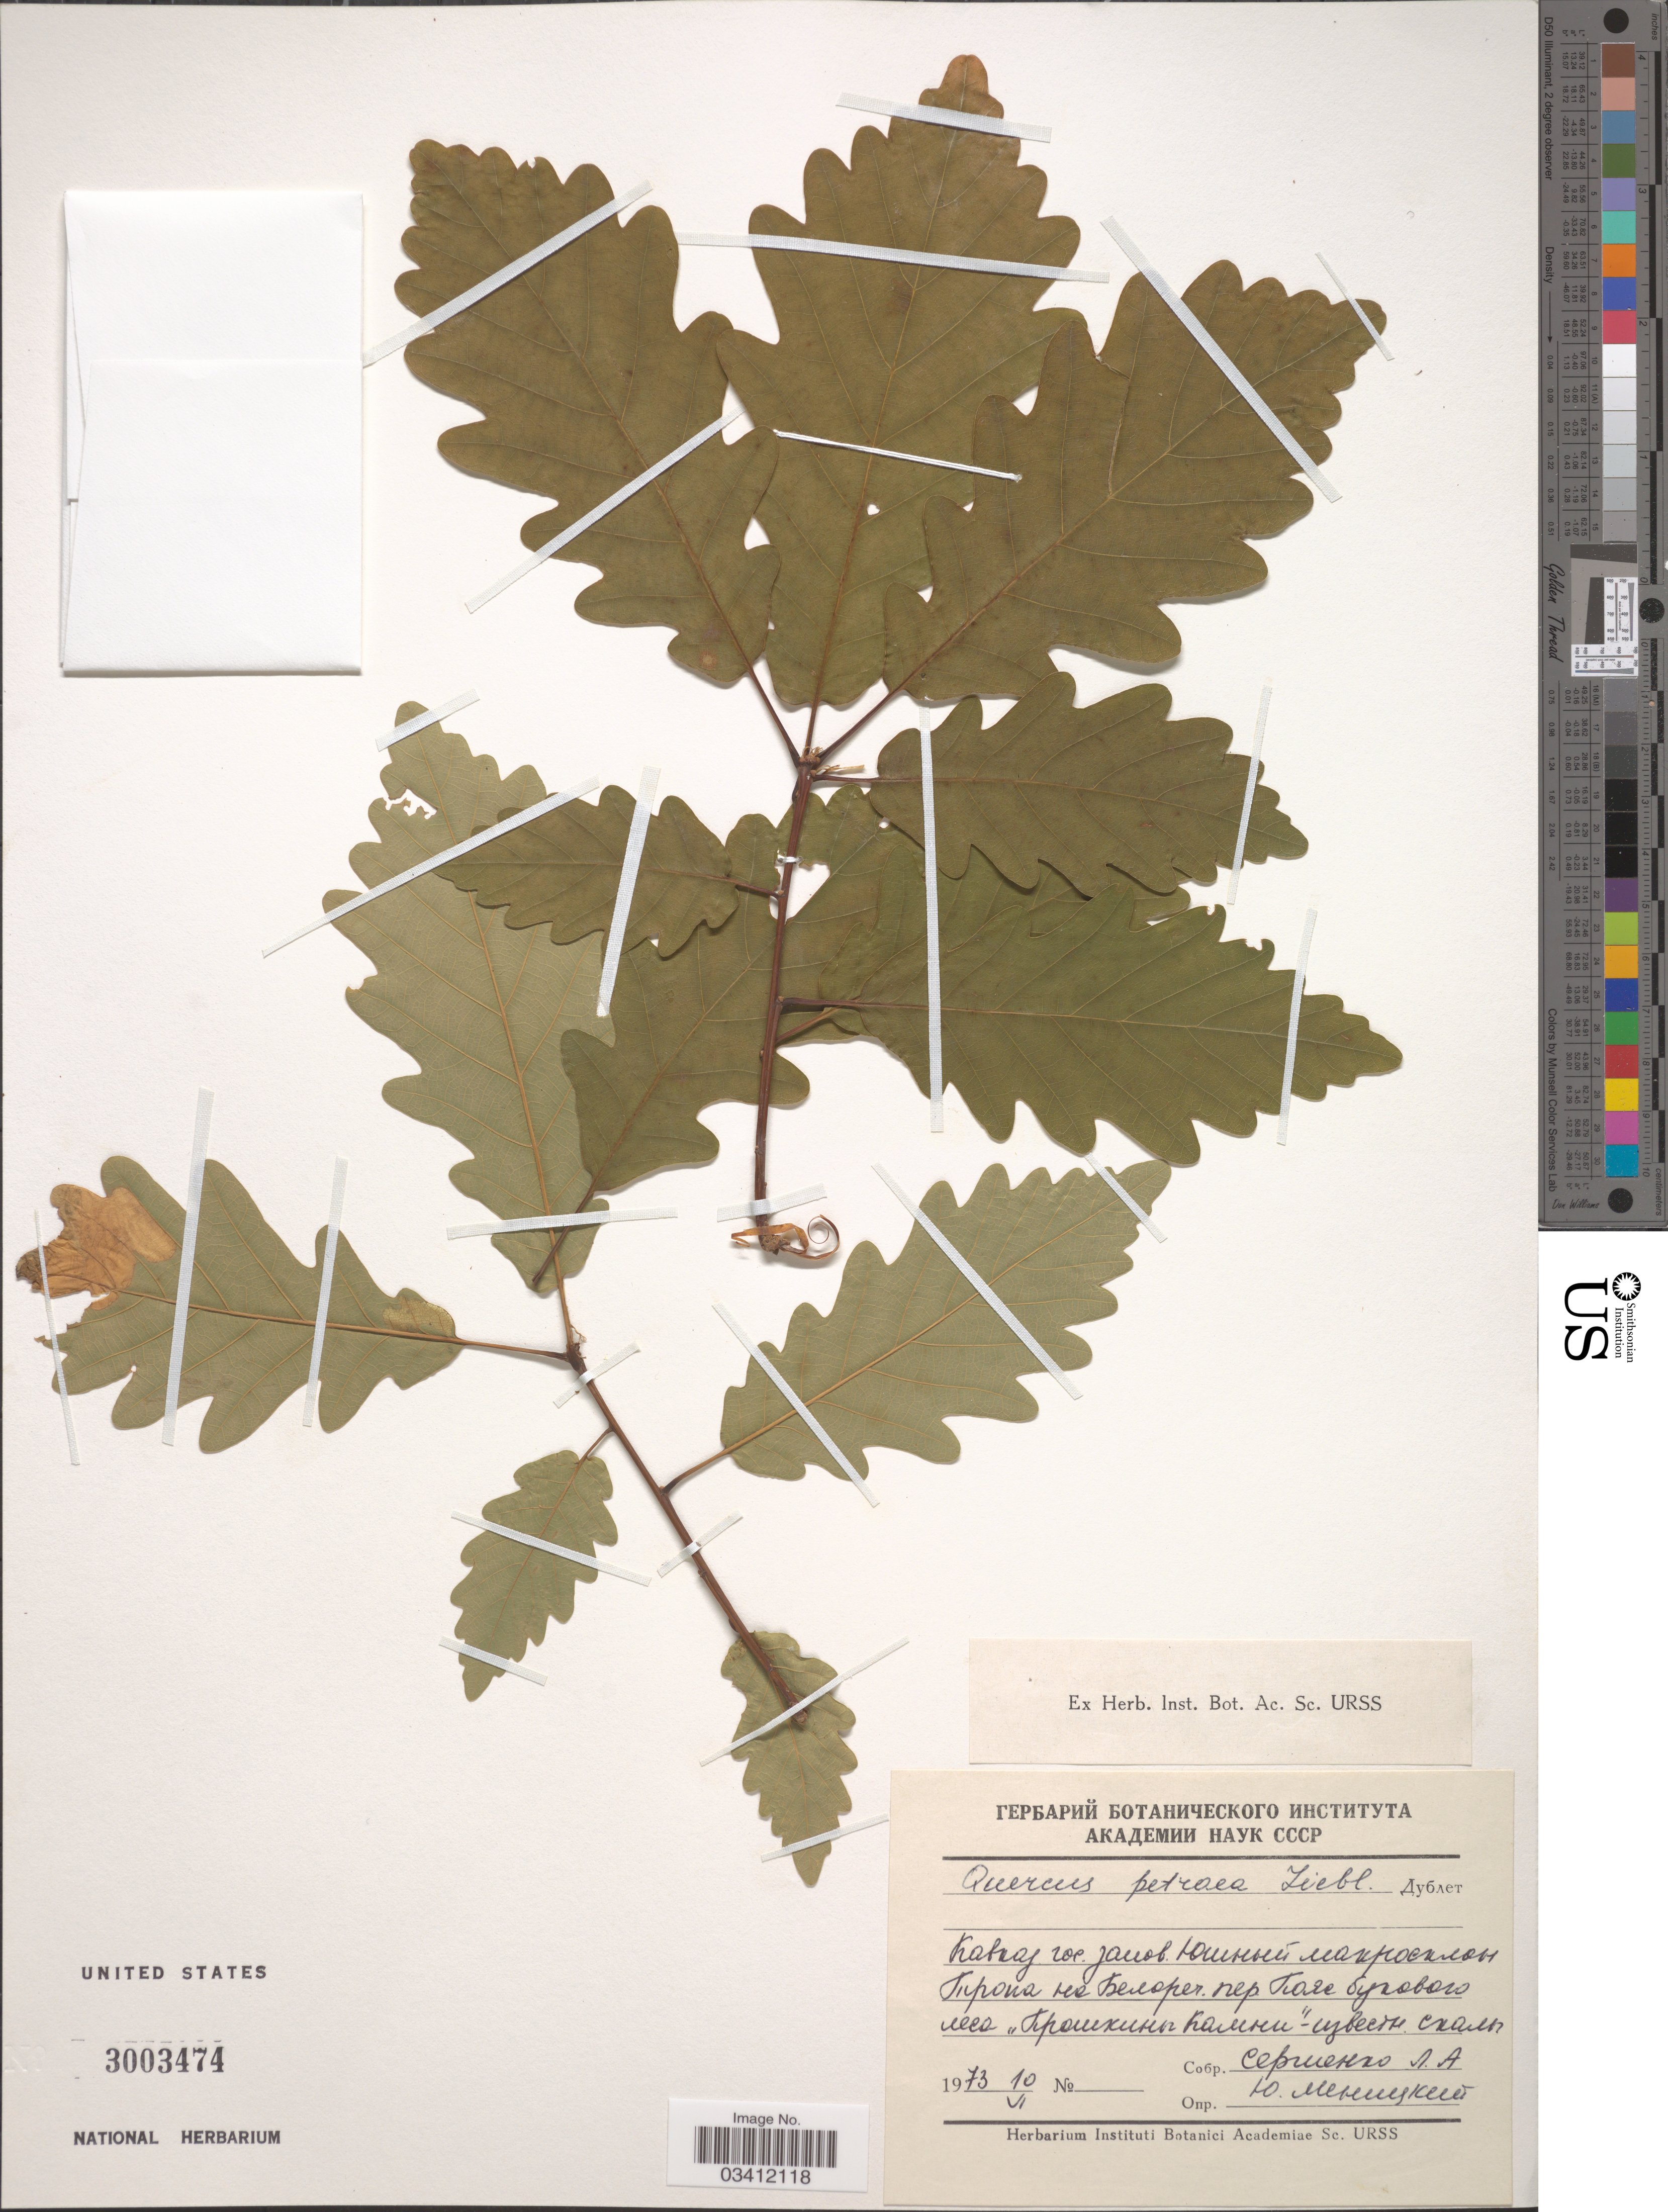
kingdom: Plantae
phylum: Tracheophyta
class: Magnoliopsida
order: Fagales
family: Fagaceae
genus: Quercus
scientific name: Quercus petraea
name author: (Matt.) Liebl.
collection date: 1973-06-10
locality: X.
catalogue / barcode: US 3003474